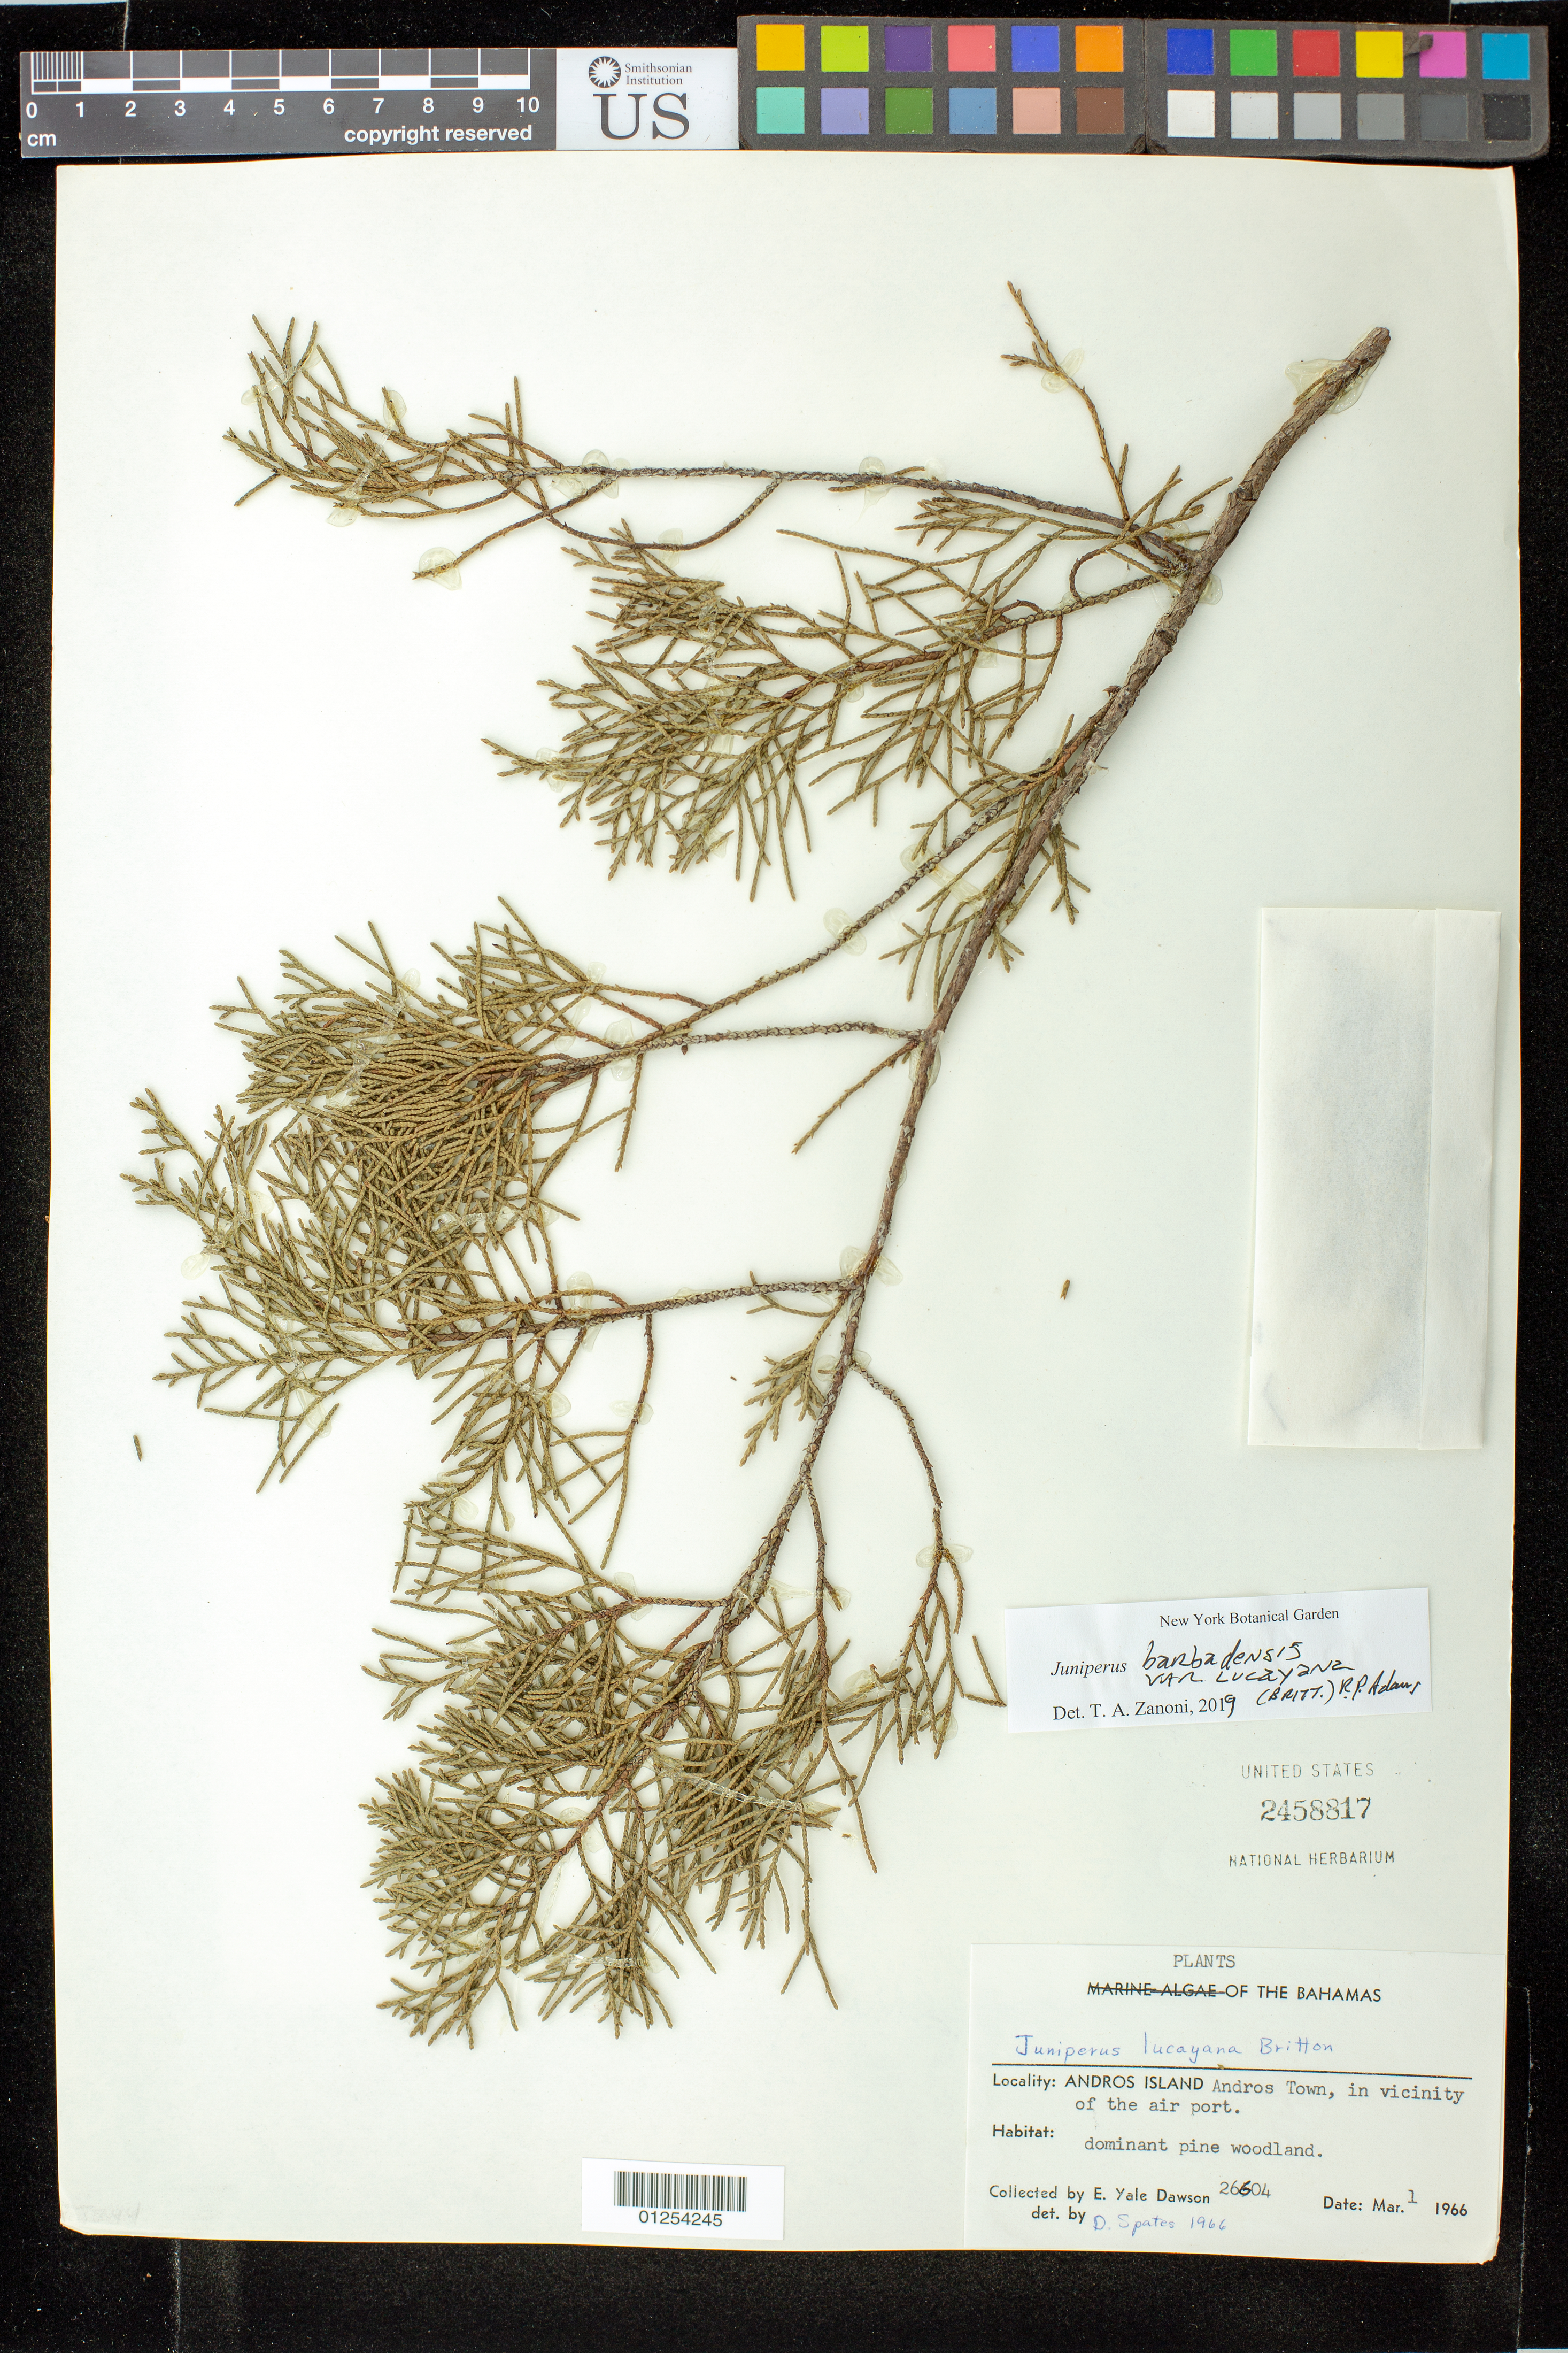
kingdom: Plantae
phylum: Tracheophyta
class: Pinopsida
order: Pinales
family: Cupressaceae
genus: Juniperus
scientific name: Juniperus barbadensis var. lucayana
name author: (Britton) R.P. Adams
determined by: Zanoni, T. A., (NY), New York Botanical Garden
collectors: E. Y. Dawson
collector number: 26604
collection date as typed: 01 Mar 1966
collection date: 1966-03-01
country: Bahamas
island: Andros I.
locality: Andros town, in vicinity of the airport.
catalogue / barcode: US 2458817